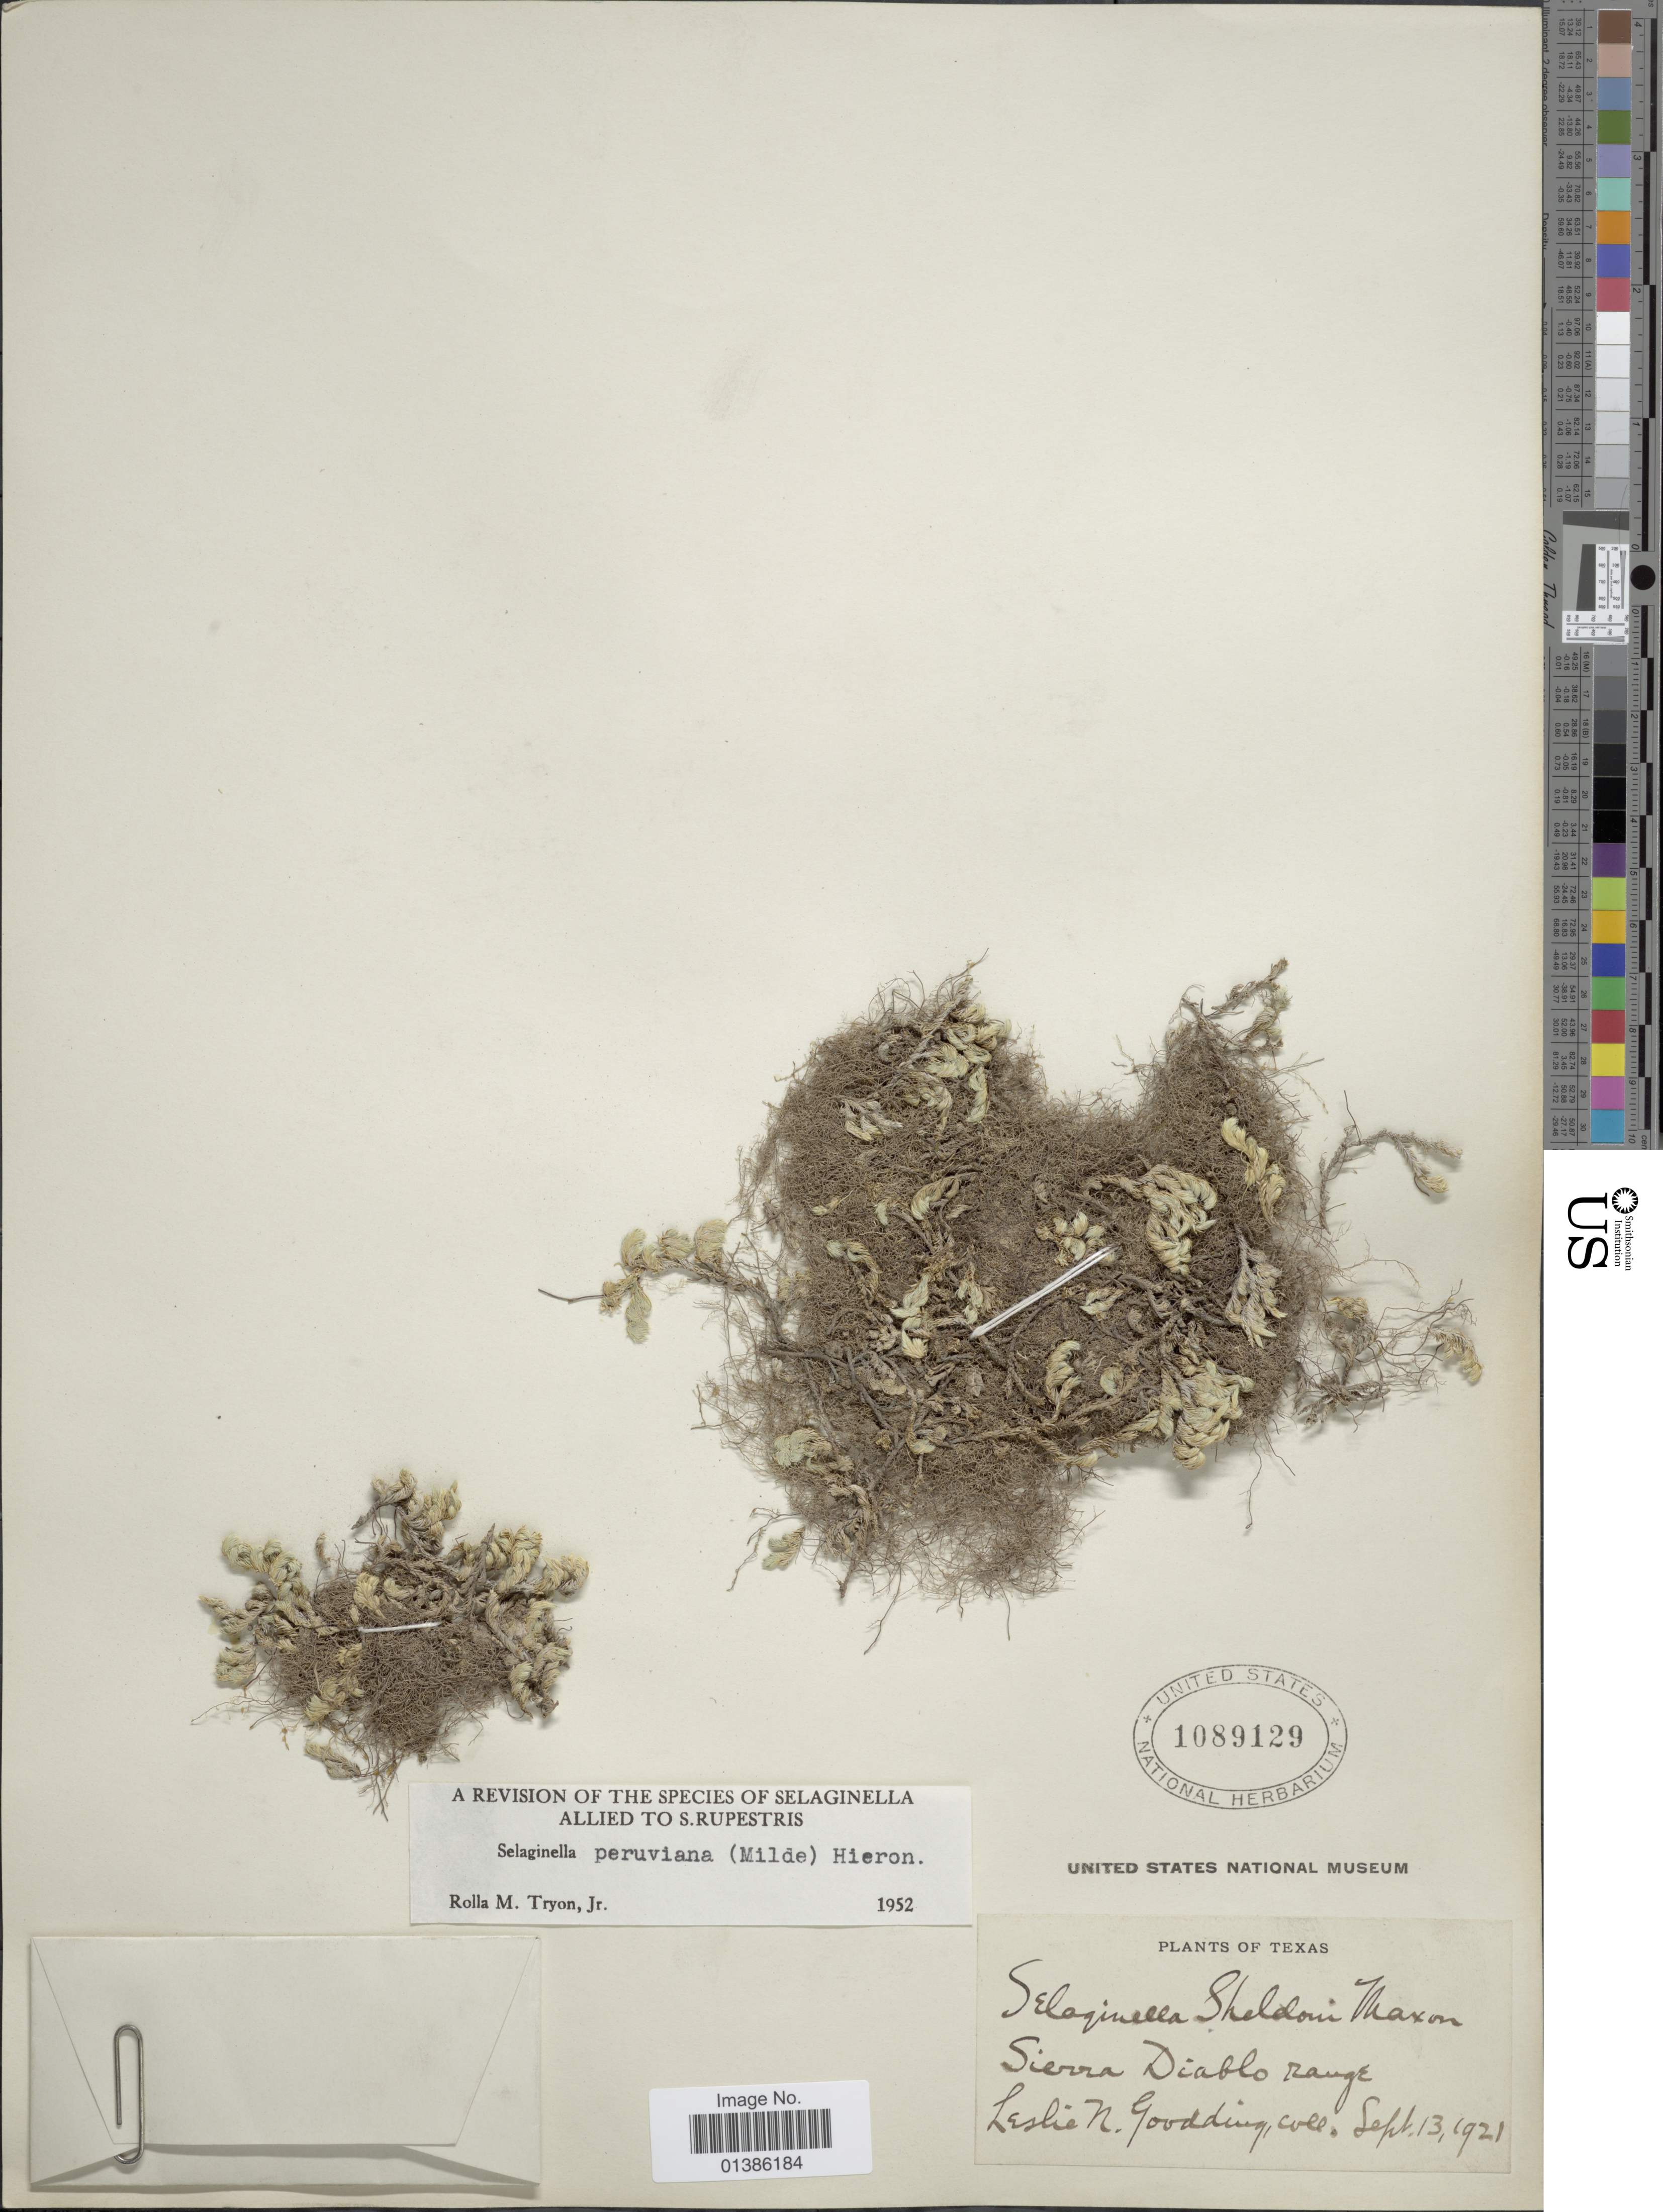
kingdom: Plantae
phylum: Tracheophyta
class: Lycopodiopsida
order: Selaginellales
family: Selaginellaceae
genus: Selaginella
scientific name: Selaginella peruviana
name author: (Milde) Hieron.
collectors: L. N. Goodding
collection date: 1921-09-13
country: United States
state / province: Texas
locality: Sieera Diablo range.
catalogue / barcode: US 1089129